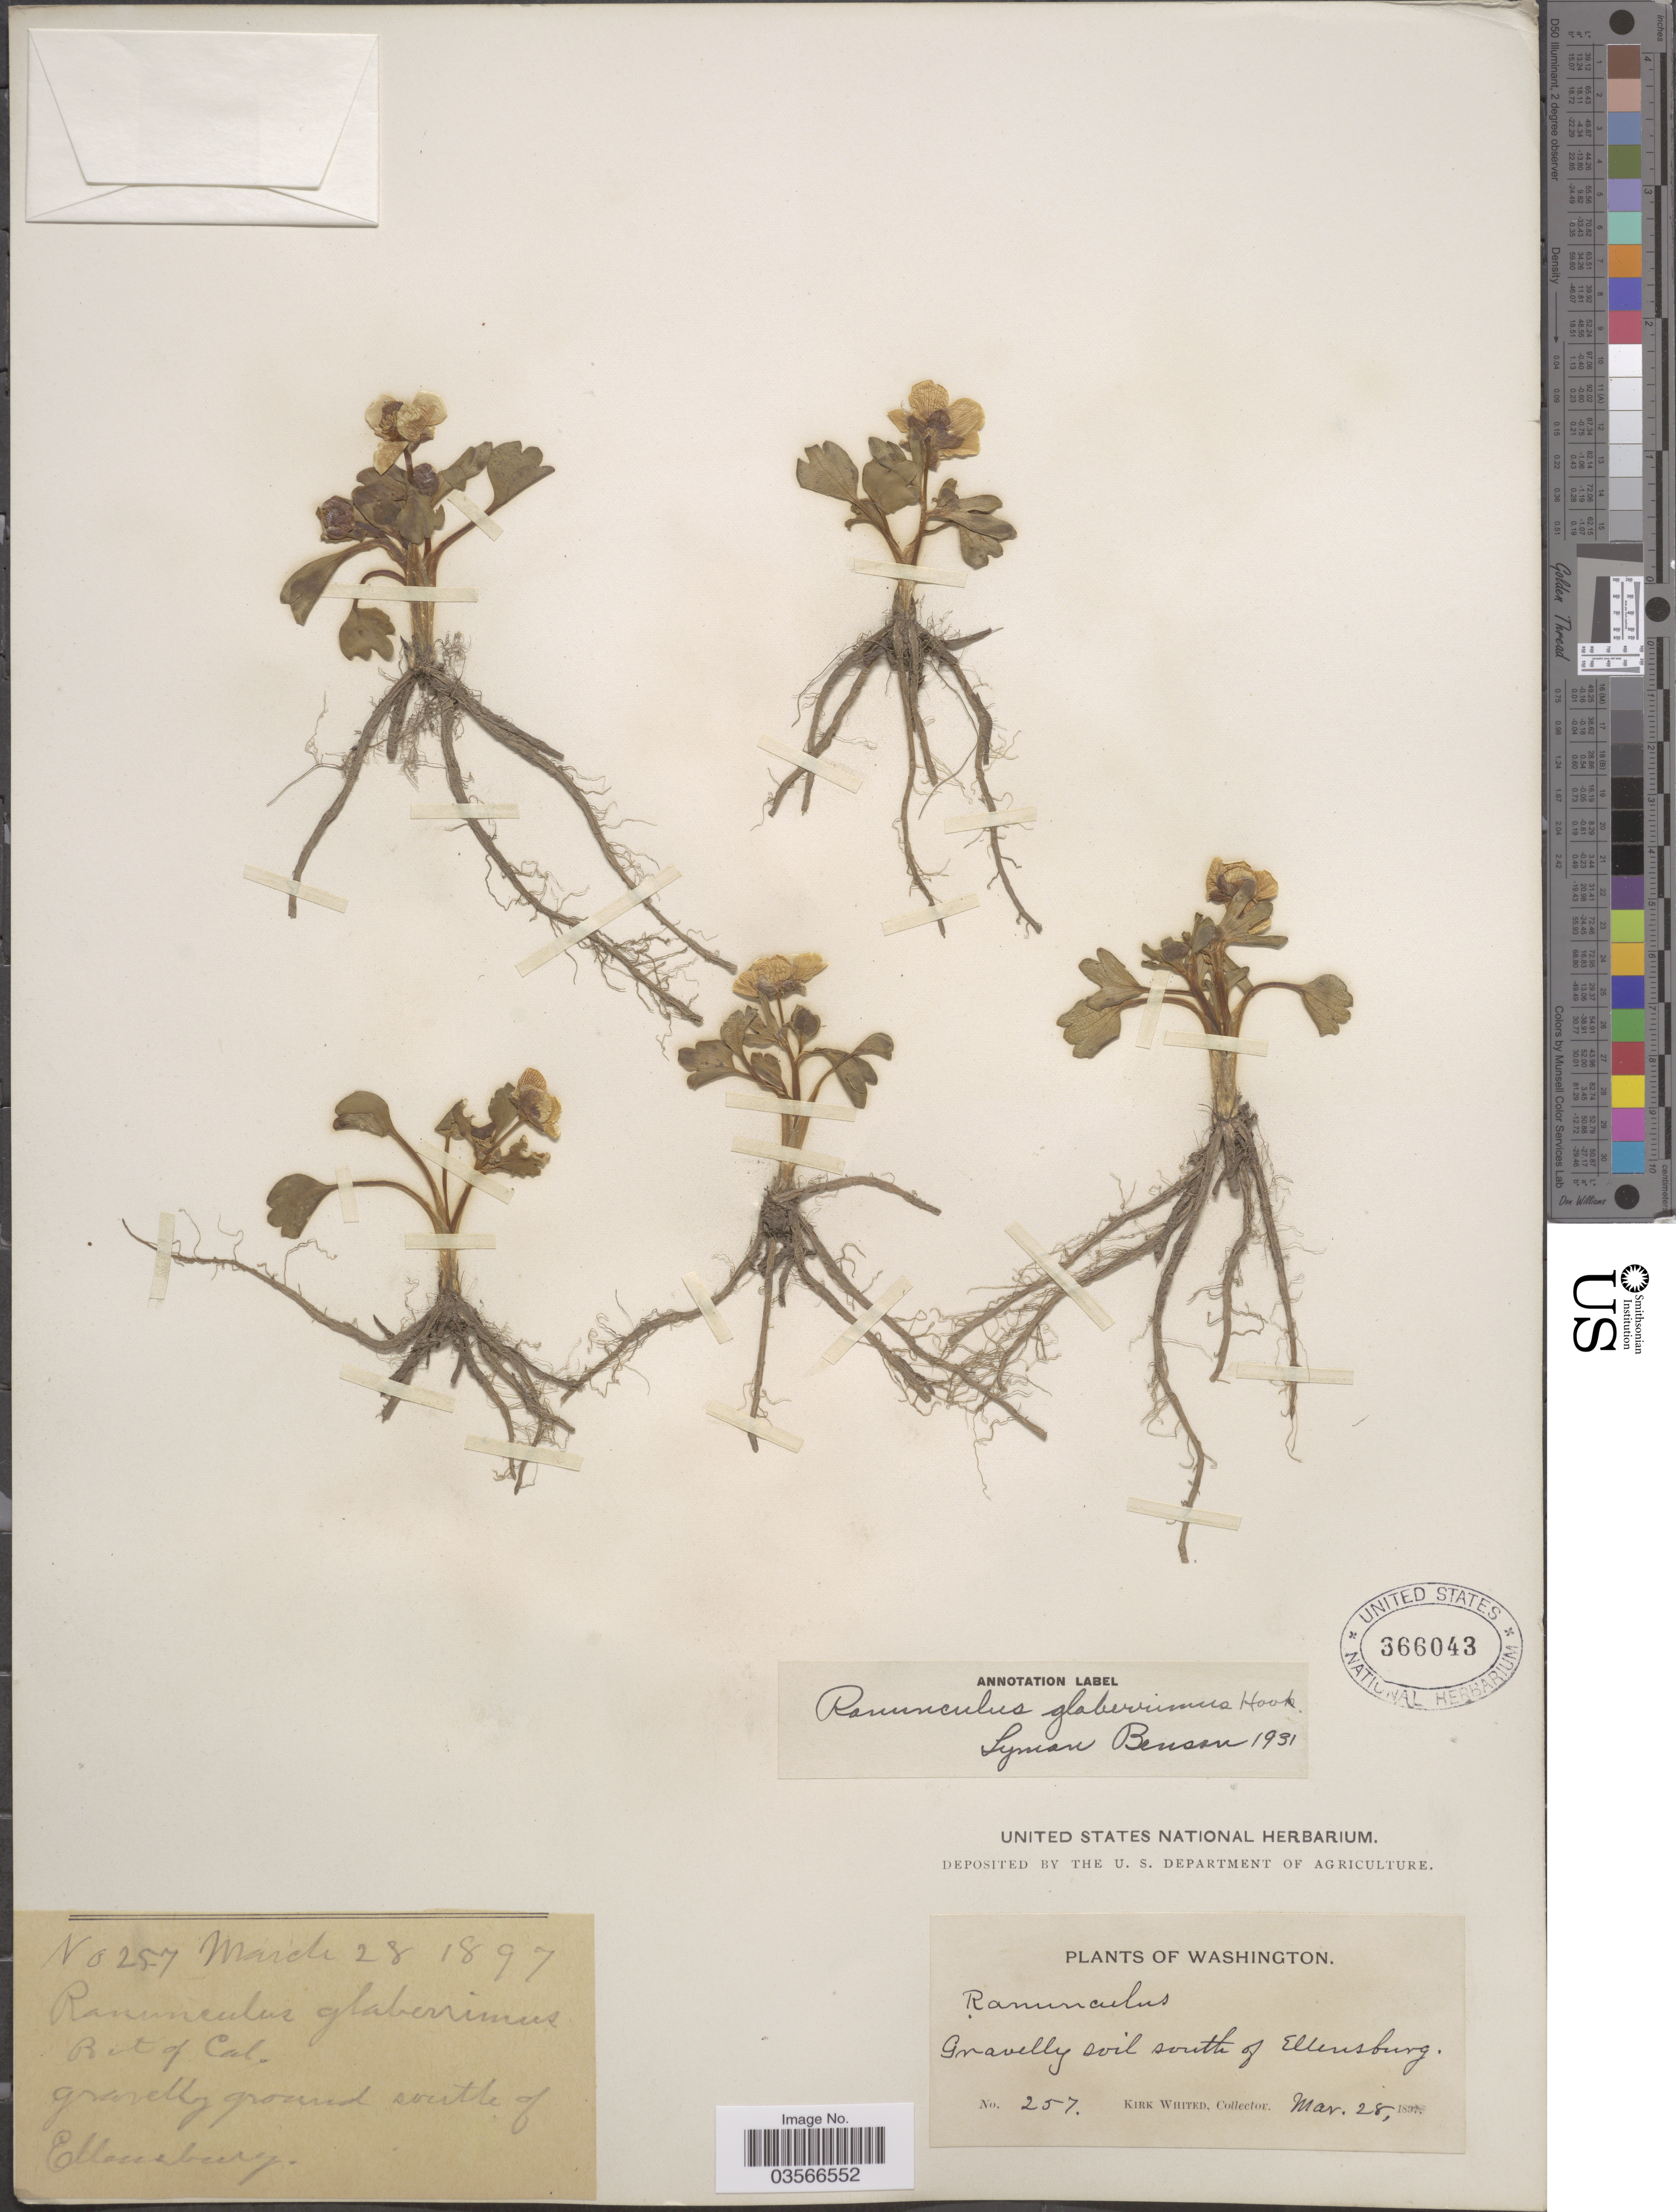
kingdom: Plantae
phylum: Tracheophyta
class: Magnoliopsida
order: Ranunculales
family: Ranunculaceae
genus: Ranunculus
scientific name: Ranunculus glaberrimus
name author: Hook.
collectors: K. Whited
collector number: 257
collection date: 1897-03-28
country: United States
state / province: Washington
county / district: Kittitas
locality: Gravelly ground south of Ellensburg.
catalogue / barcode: US 366043